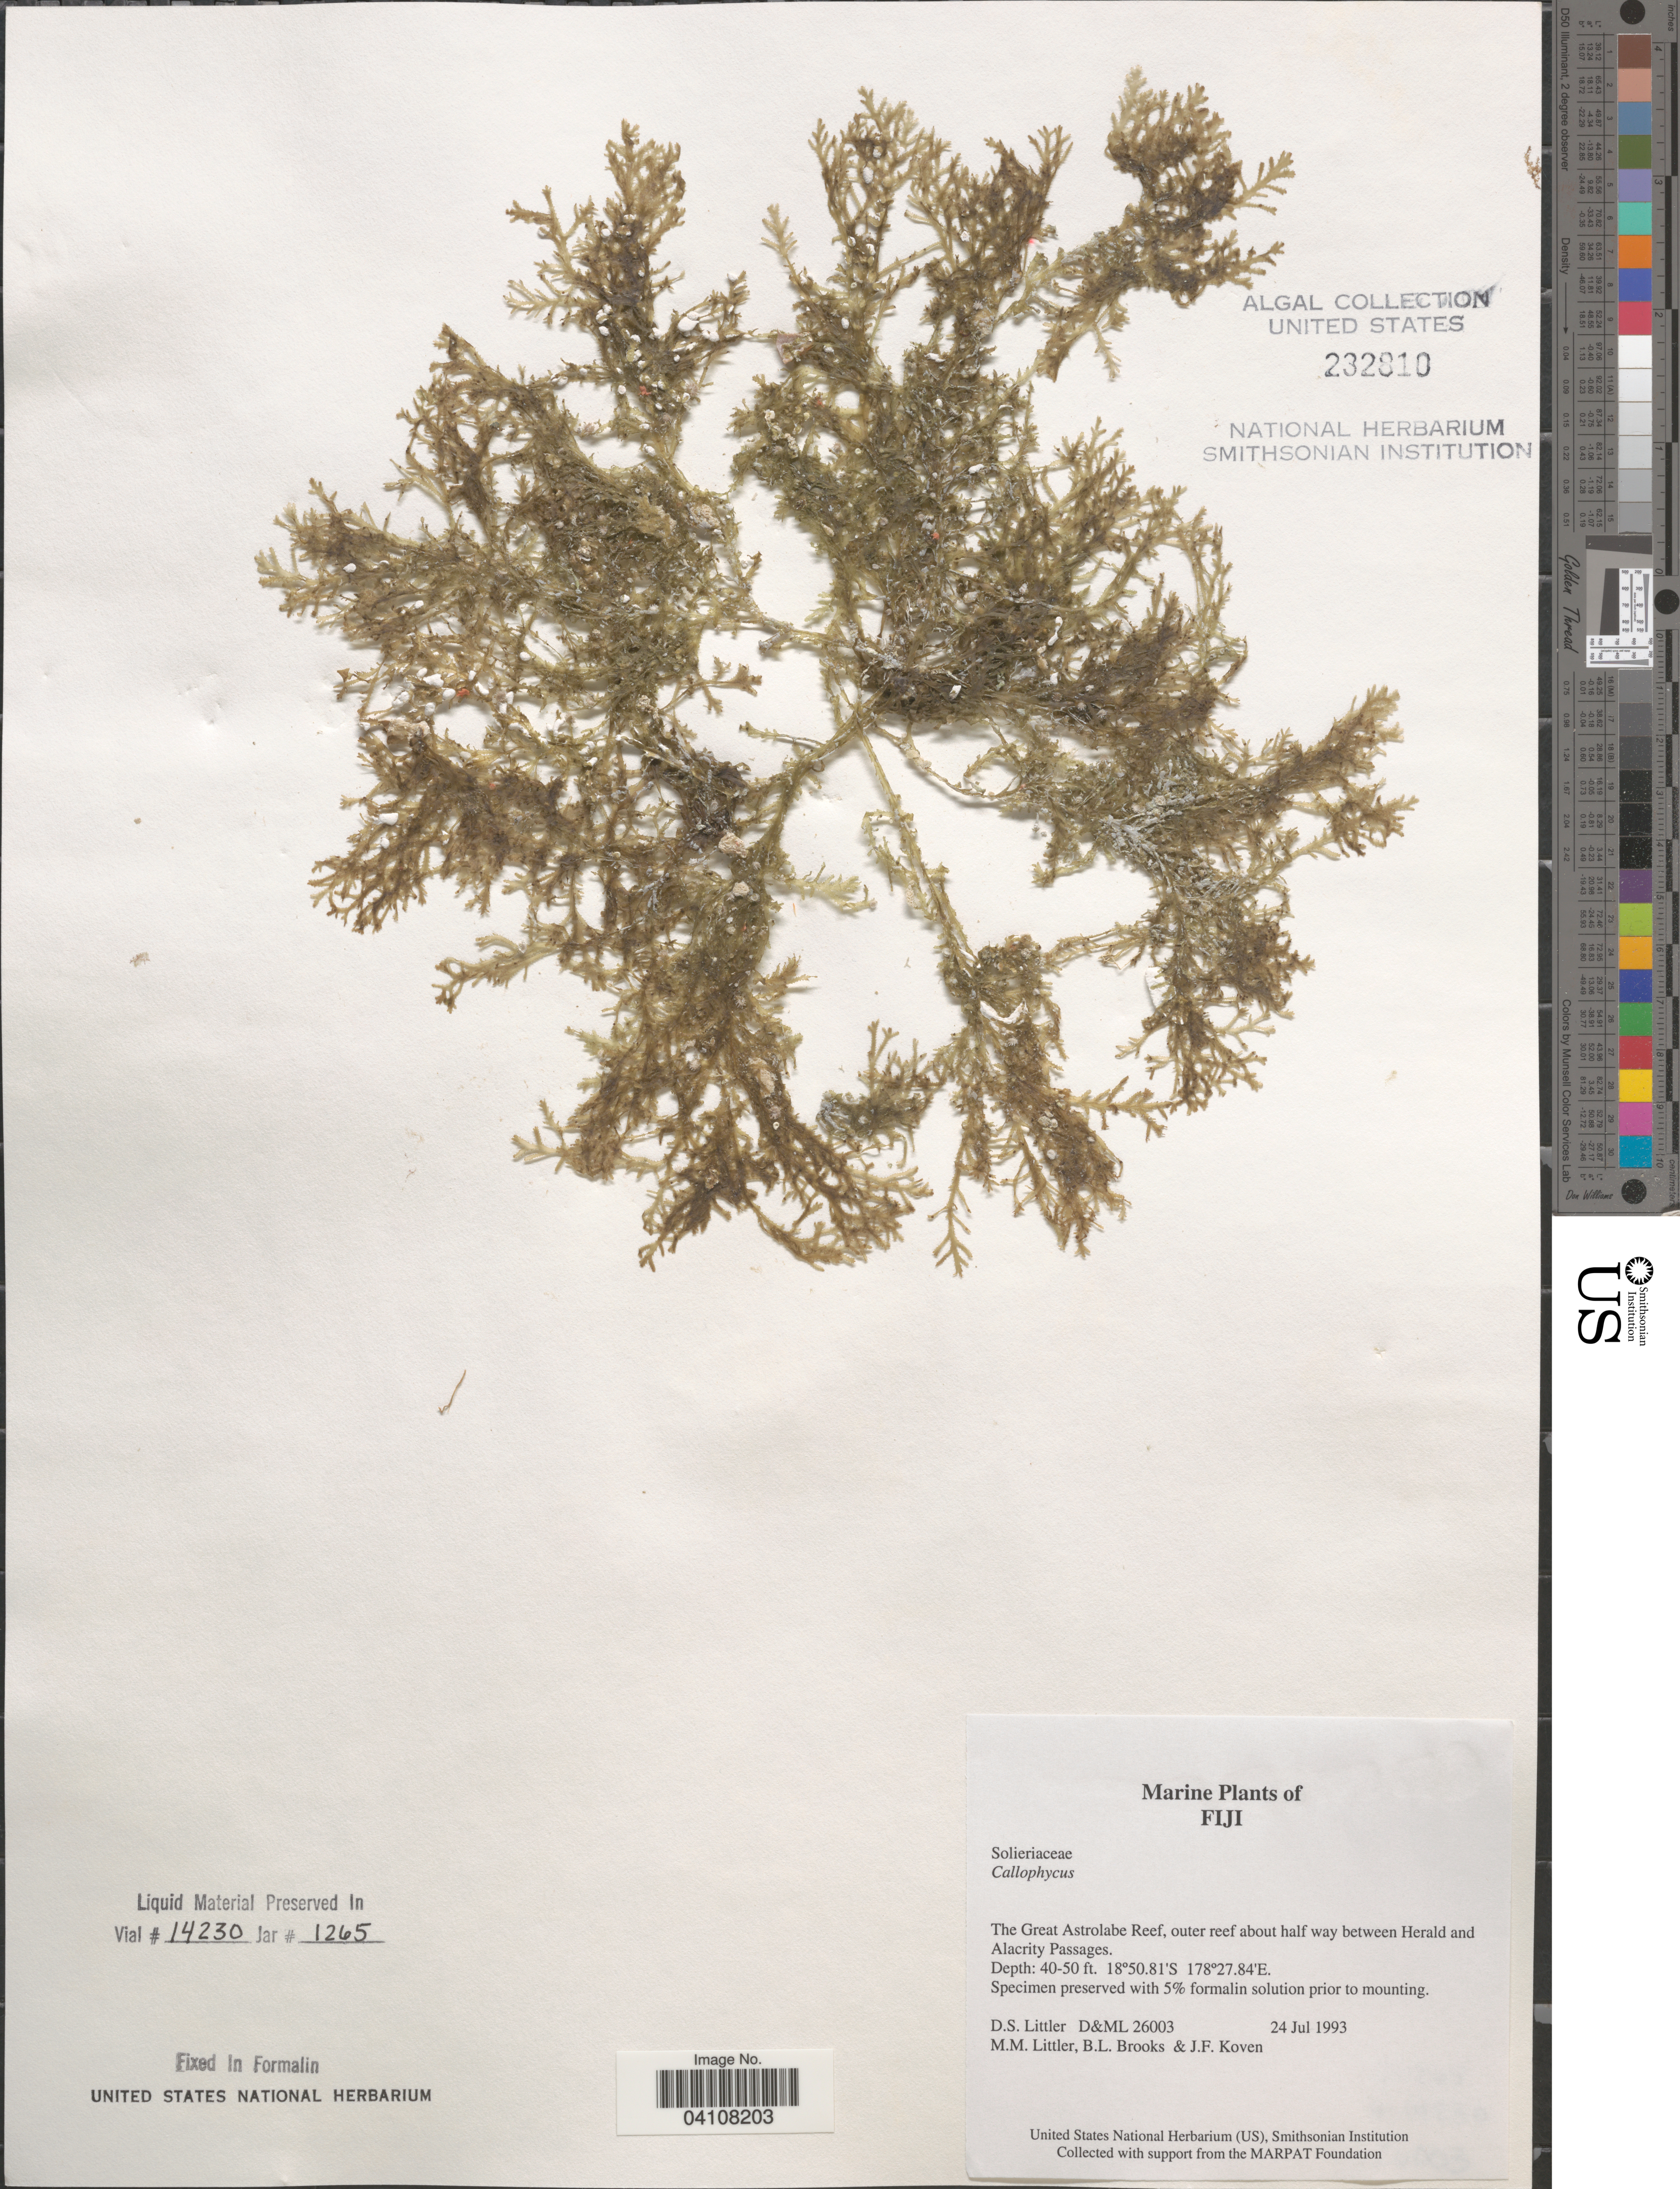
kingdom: Plantae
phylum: Rhodophyta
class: Florideophyceae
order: Gigartinales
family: Solieriaceae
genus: Callophycus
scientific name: Callophycus sp.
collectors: D. S. Littler, B. Brooks & J. Koven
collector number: D&ML26003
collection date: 1993-07-24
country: Fiji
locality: The Great Astrolabe Reef, outer reef about half way between Herald and Alacrity Passages.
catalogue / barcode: US 232810